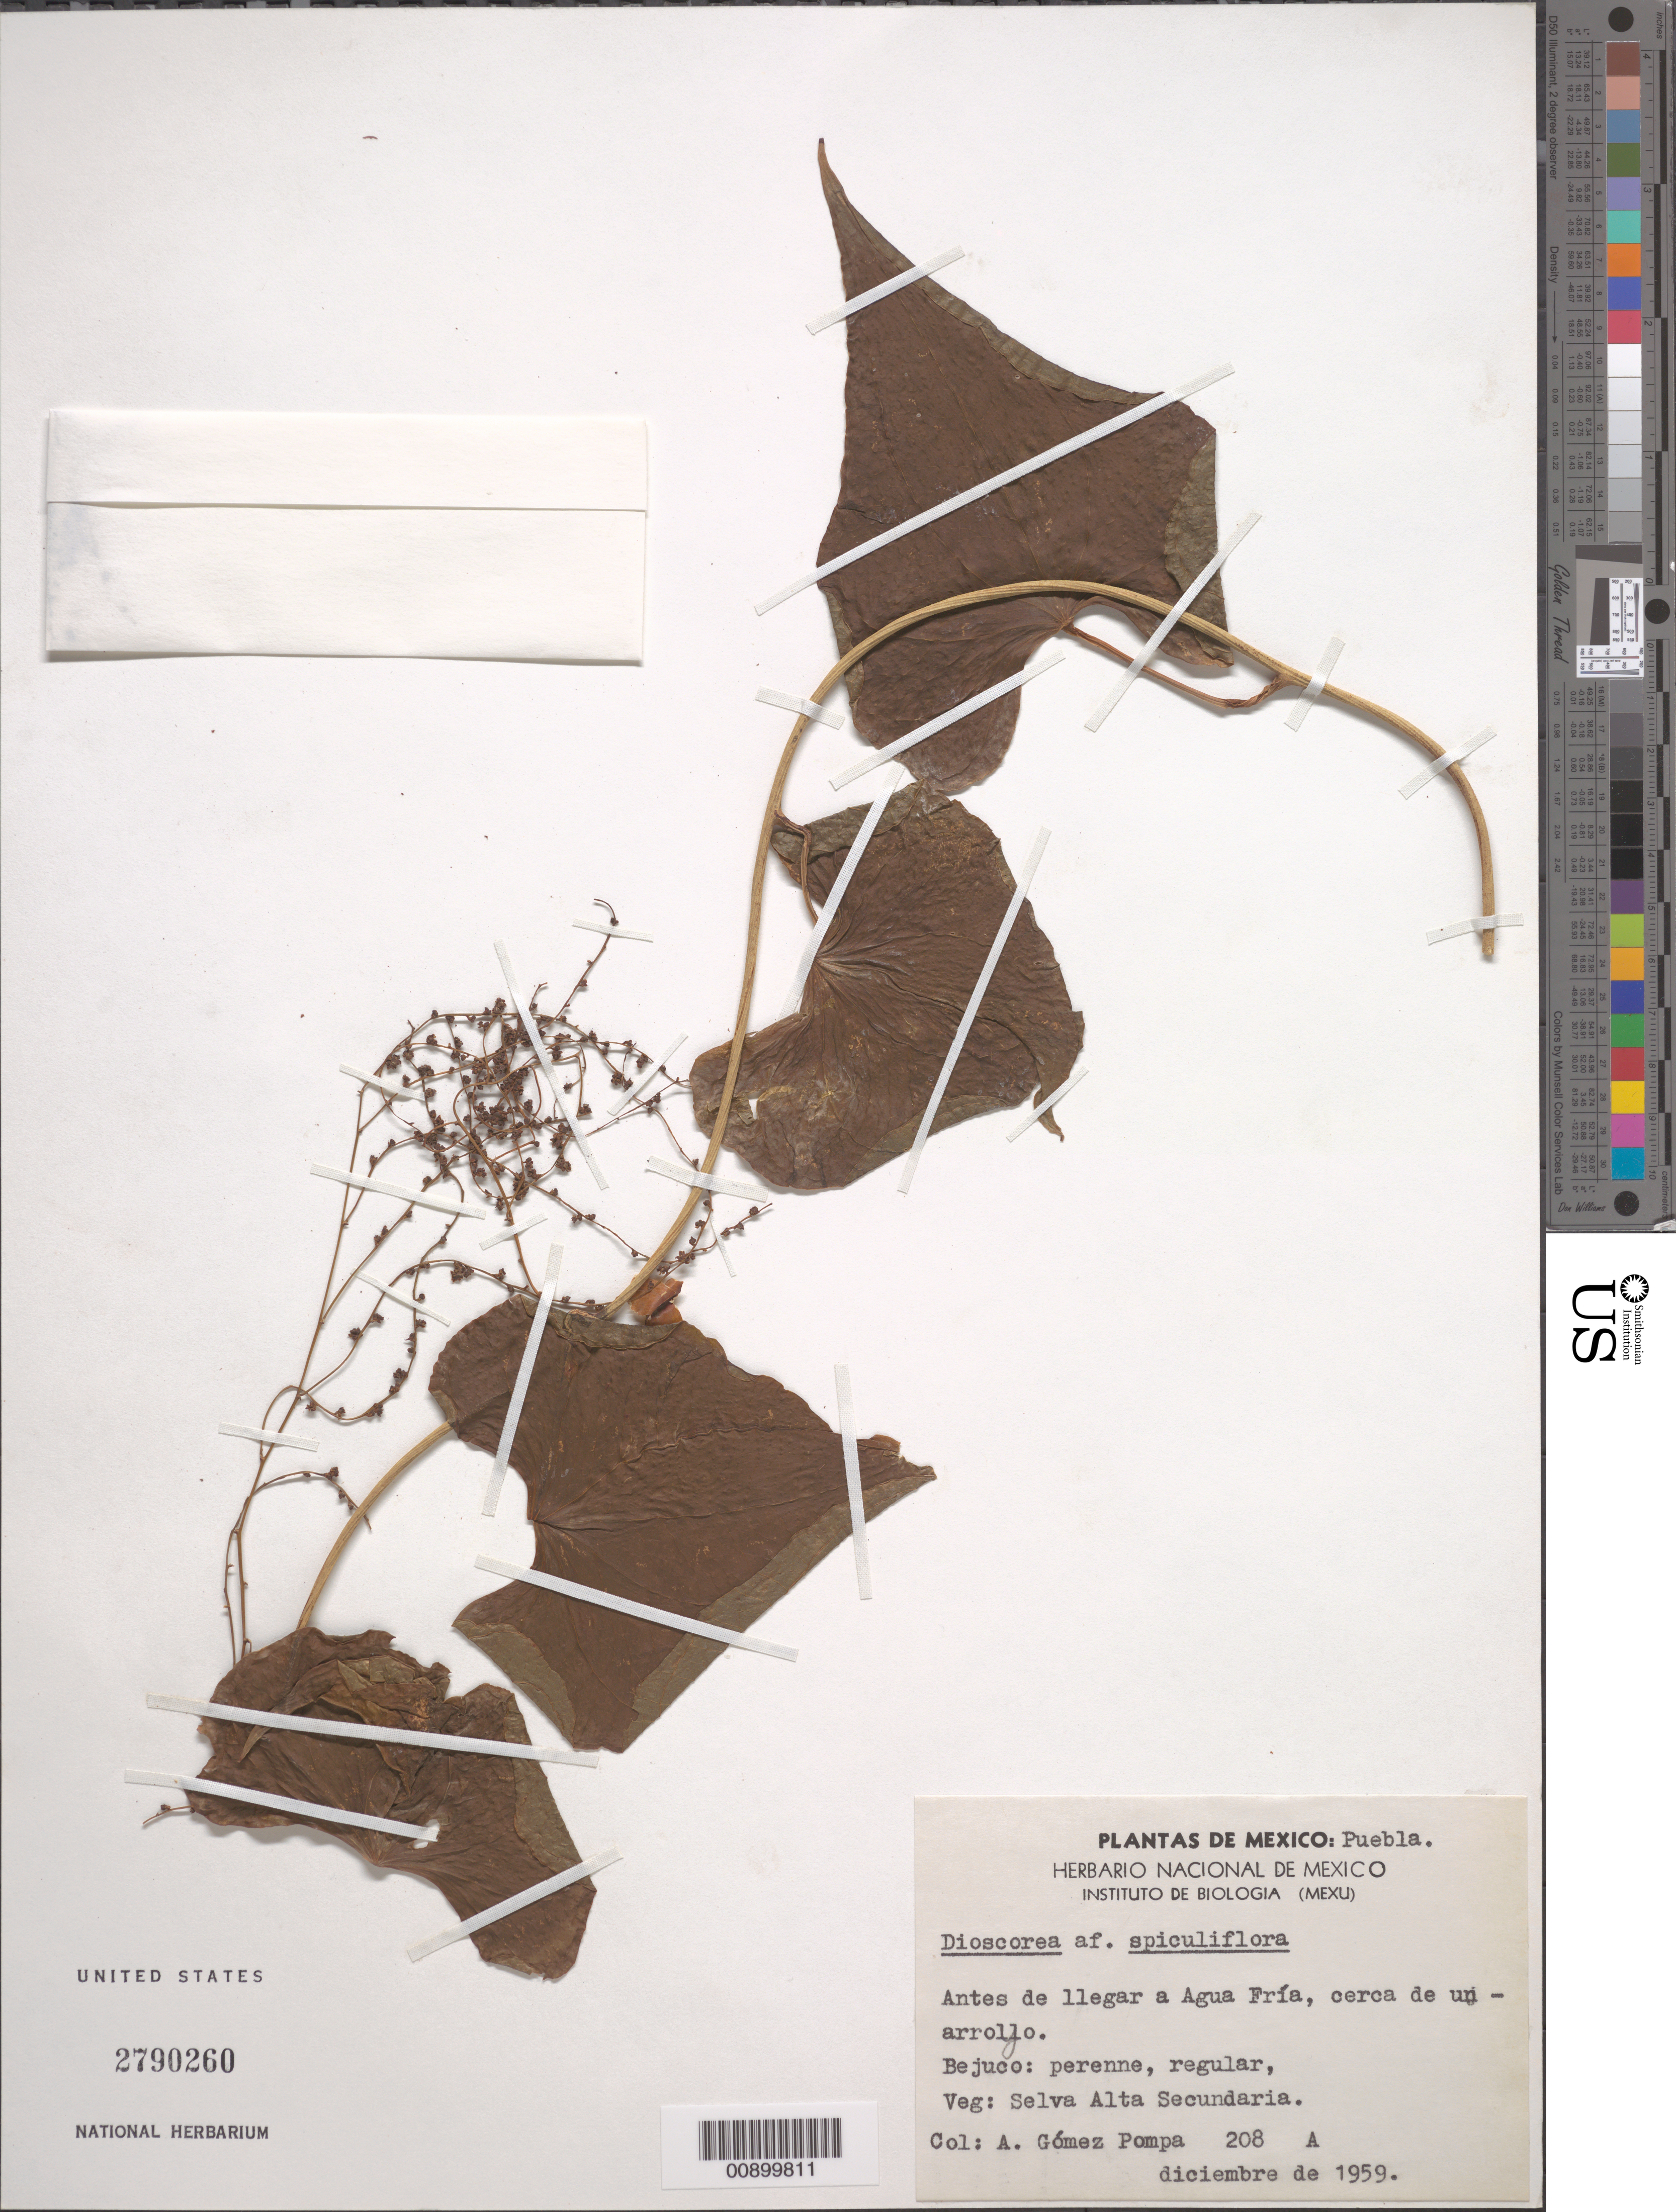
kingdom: Plantae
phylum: Tracheophyta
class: Liliopsida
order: Dioscoreales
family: Dioscoreaceae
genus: Dioscorea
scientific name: Dioscorea spiculiflora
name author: Hemsl.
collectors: A. Gómez Pompa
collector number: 208 A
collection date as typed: Dec 1959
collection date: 1959-12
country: Mexico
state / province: Puebla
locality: Antes de llegar a Agua Fría. Puebla.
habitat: Cerca de un arroyo. Veg. Selva Alta Secundaria.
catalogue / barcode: US 2790260